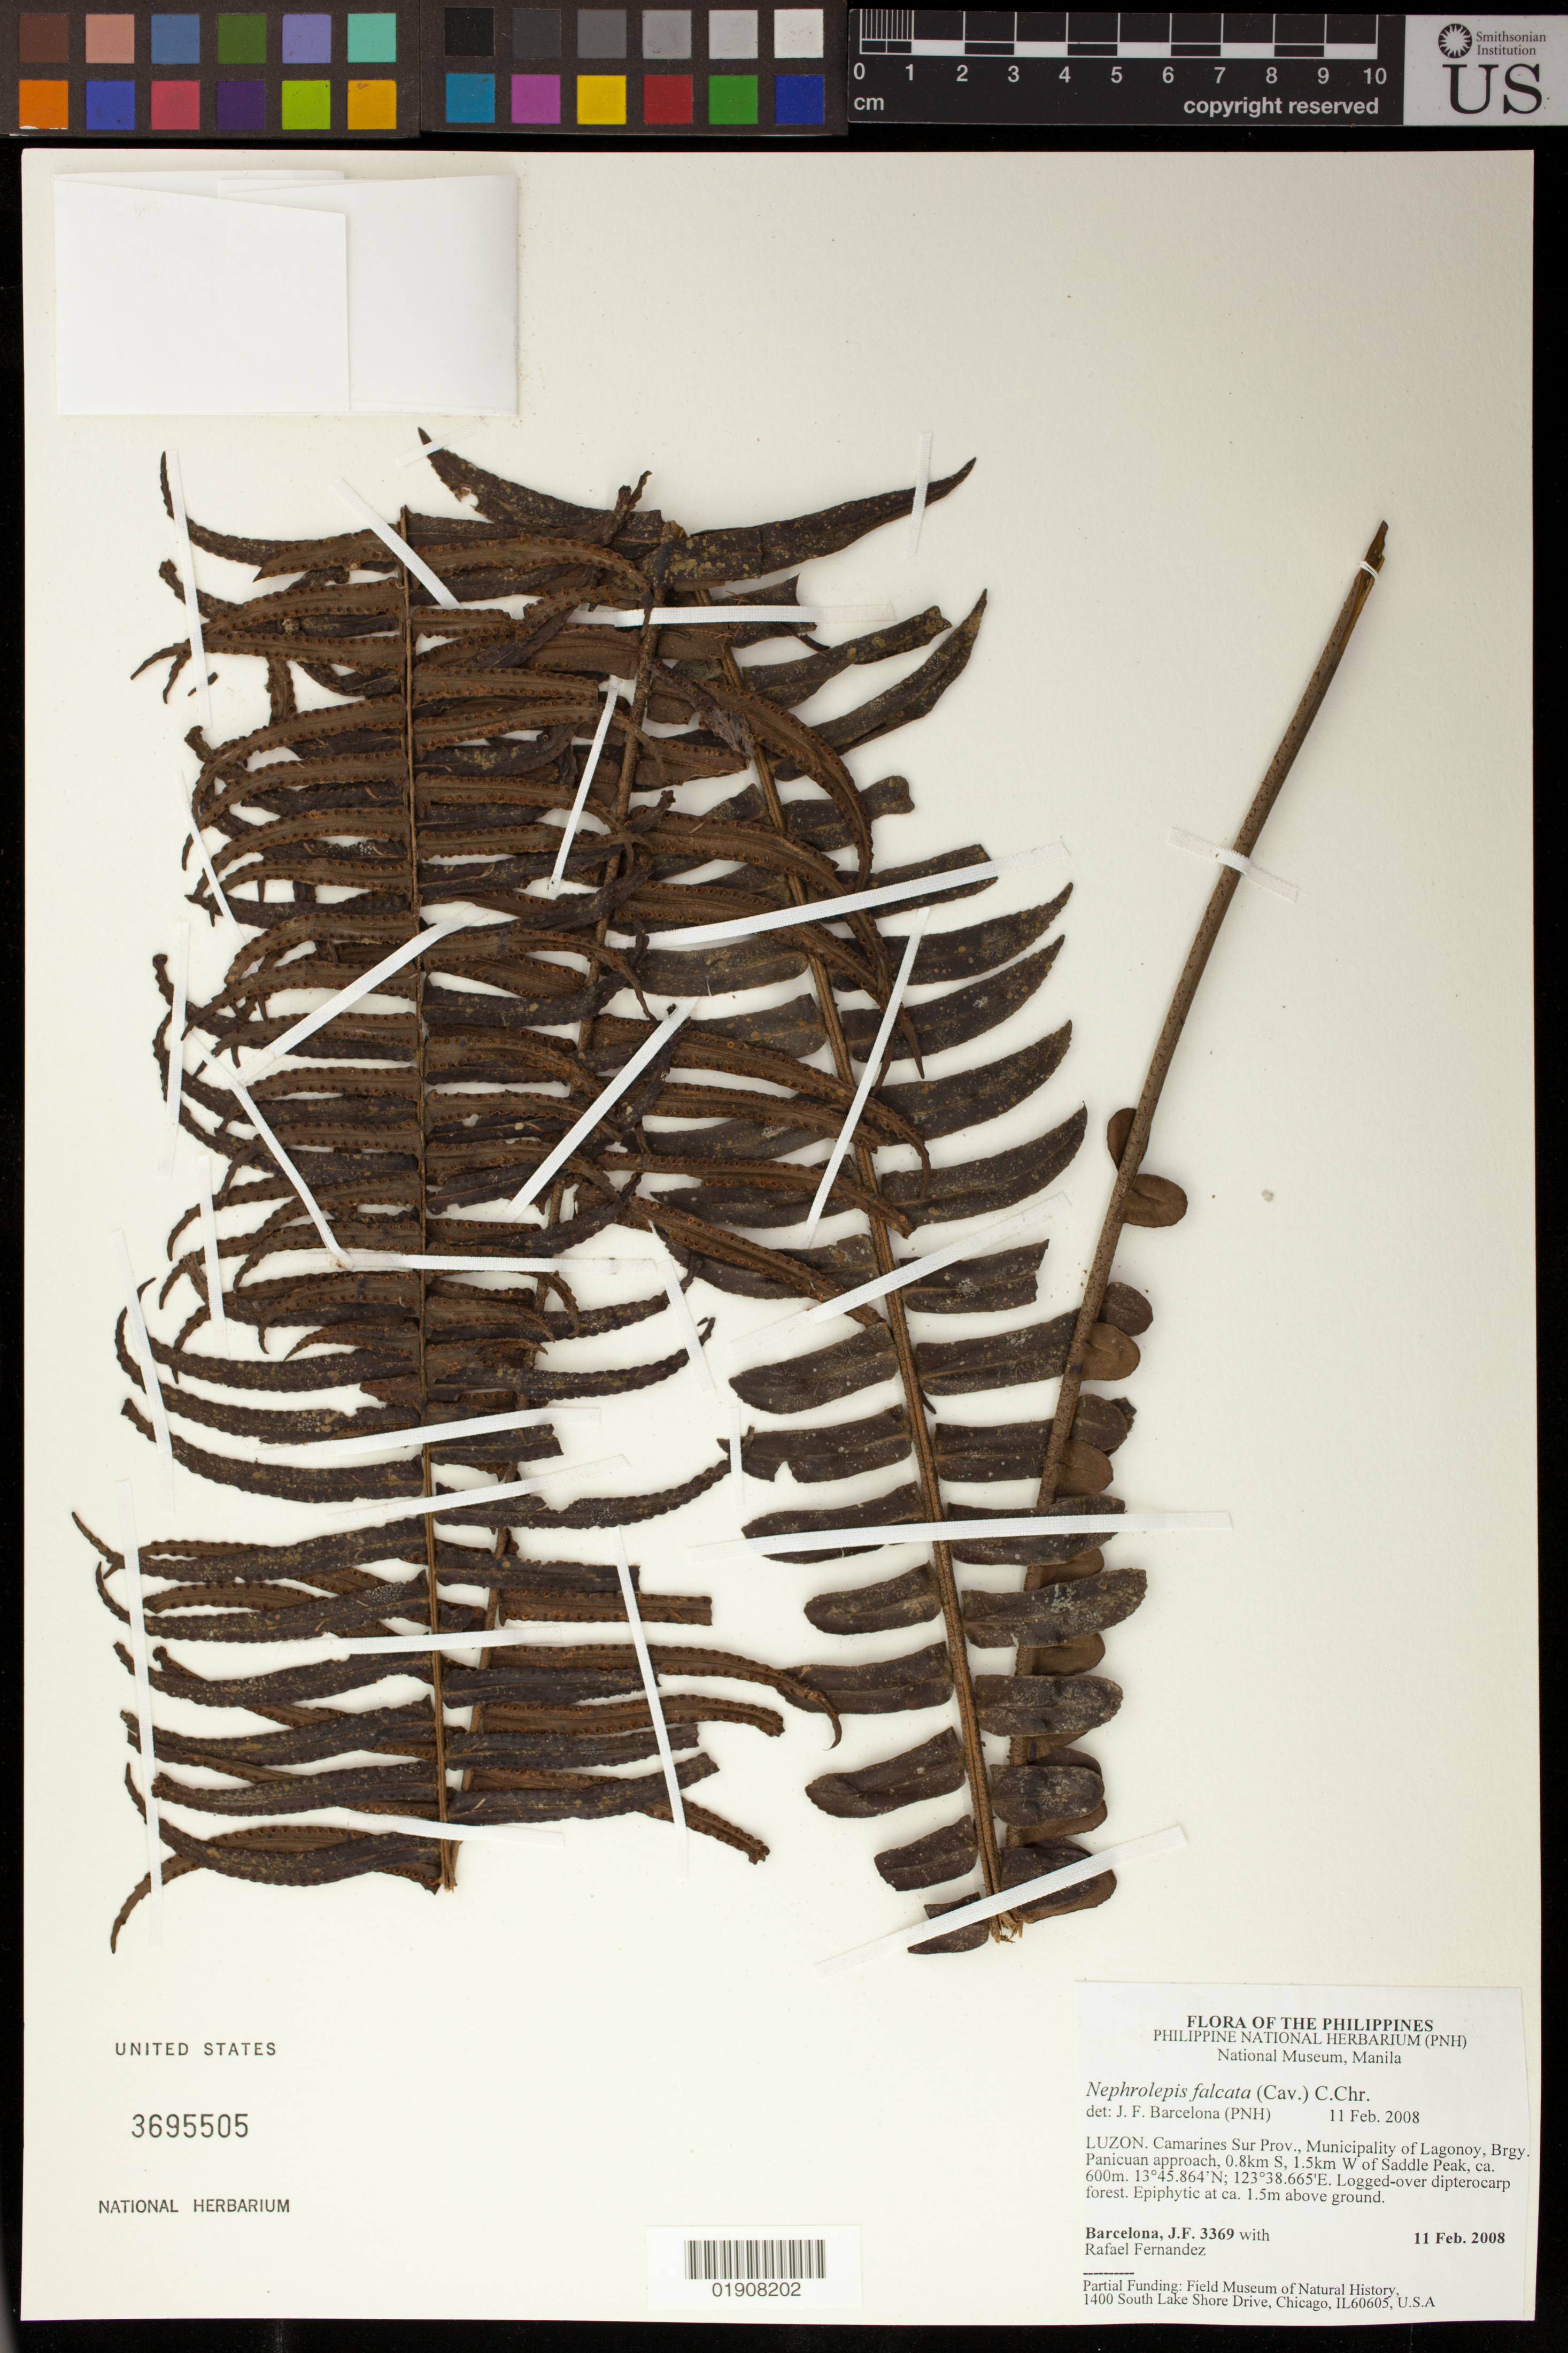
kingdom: Plantae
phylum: Tracheophyta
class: Polypodiopsida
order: Polypodiales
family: Nephrolepidaceae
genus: Nephrolepis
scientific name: Nephrolepis falcata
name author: (Cav.) C. Chr.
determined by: Barcelona, J. F.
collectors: J. F. Barcelona & R. Fernandez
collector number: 3369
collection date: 2008-02-11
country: Philippines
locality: Luzon, Camarines Sur Prov., Municipality of Lagonoy, Brgy. Panicuan approach, 0.8km S, 1.5km W of Saddle Peak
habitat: Logged-over dipterocarp forest.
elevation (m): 600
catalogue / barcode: US 3695505